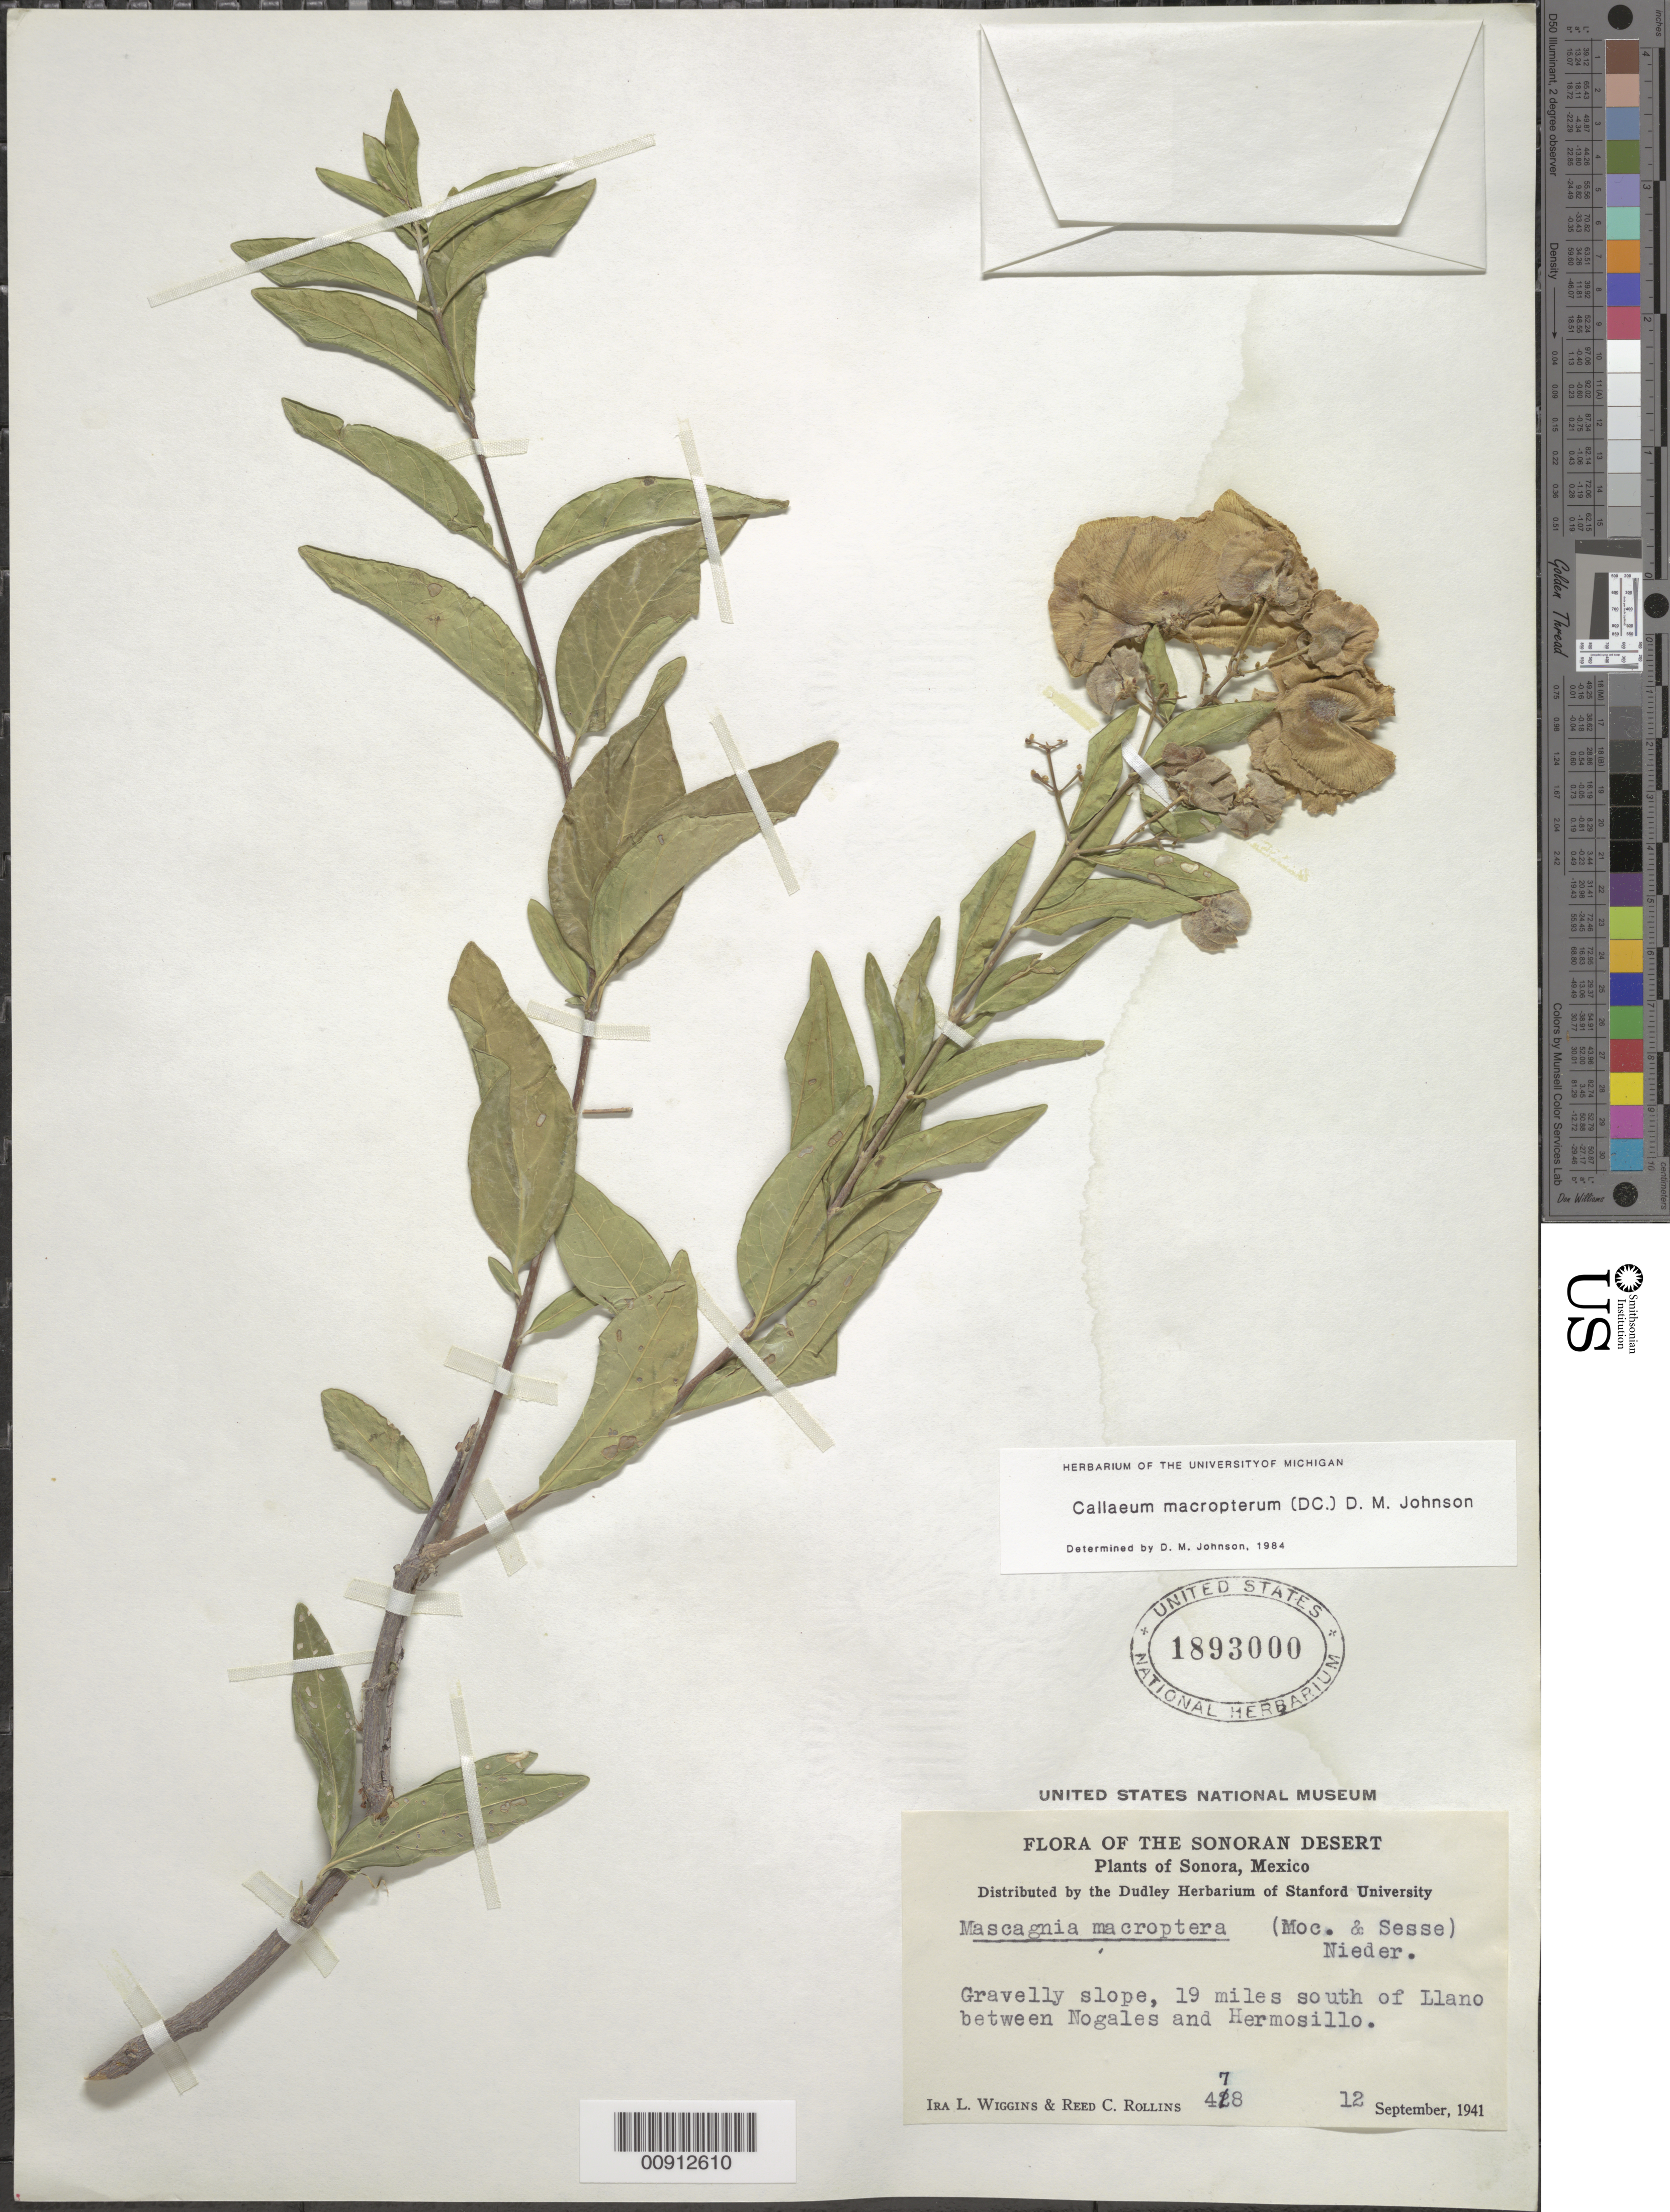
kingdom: Plantae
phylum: Tracheophyta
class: Magnoliopsida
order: Malpighiales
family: Malpighiaceae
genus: Callaeum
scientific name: Callaeum macropterum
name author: (Moc. & Sessé ex DC.) D.M. Johnson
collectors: I. L. Wiggins & R. C. Rollins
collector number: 478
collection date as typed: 12 Sep 1941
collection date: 1941-09-12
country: Mexico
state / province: Sonora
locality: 19 miles south of Llano between Nogales and Hermosillo.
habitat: Gravelly slope.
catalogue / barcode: US 1893000